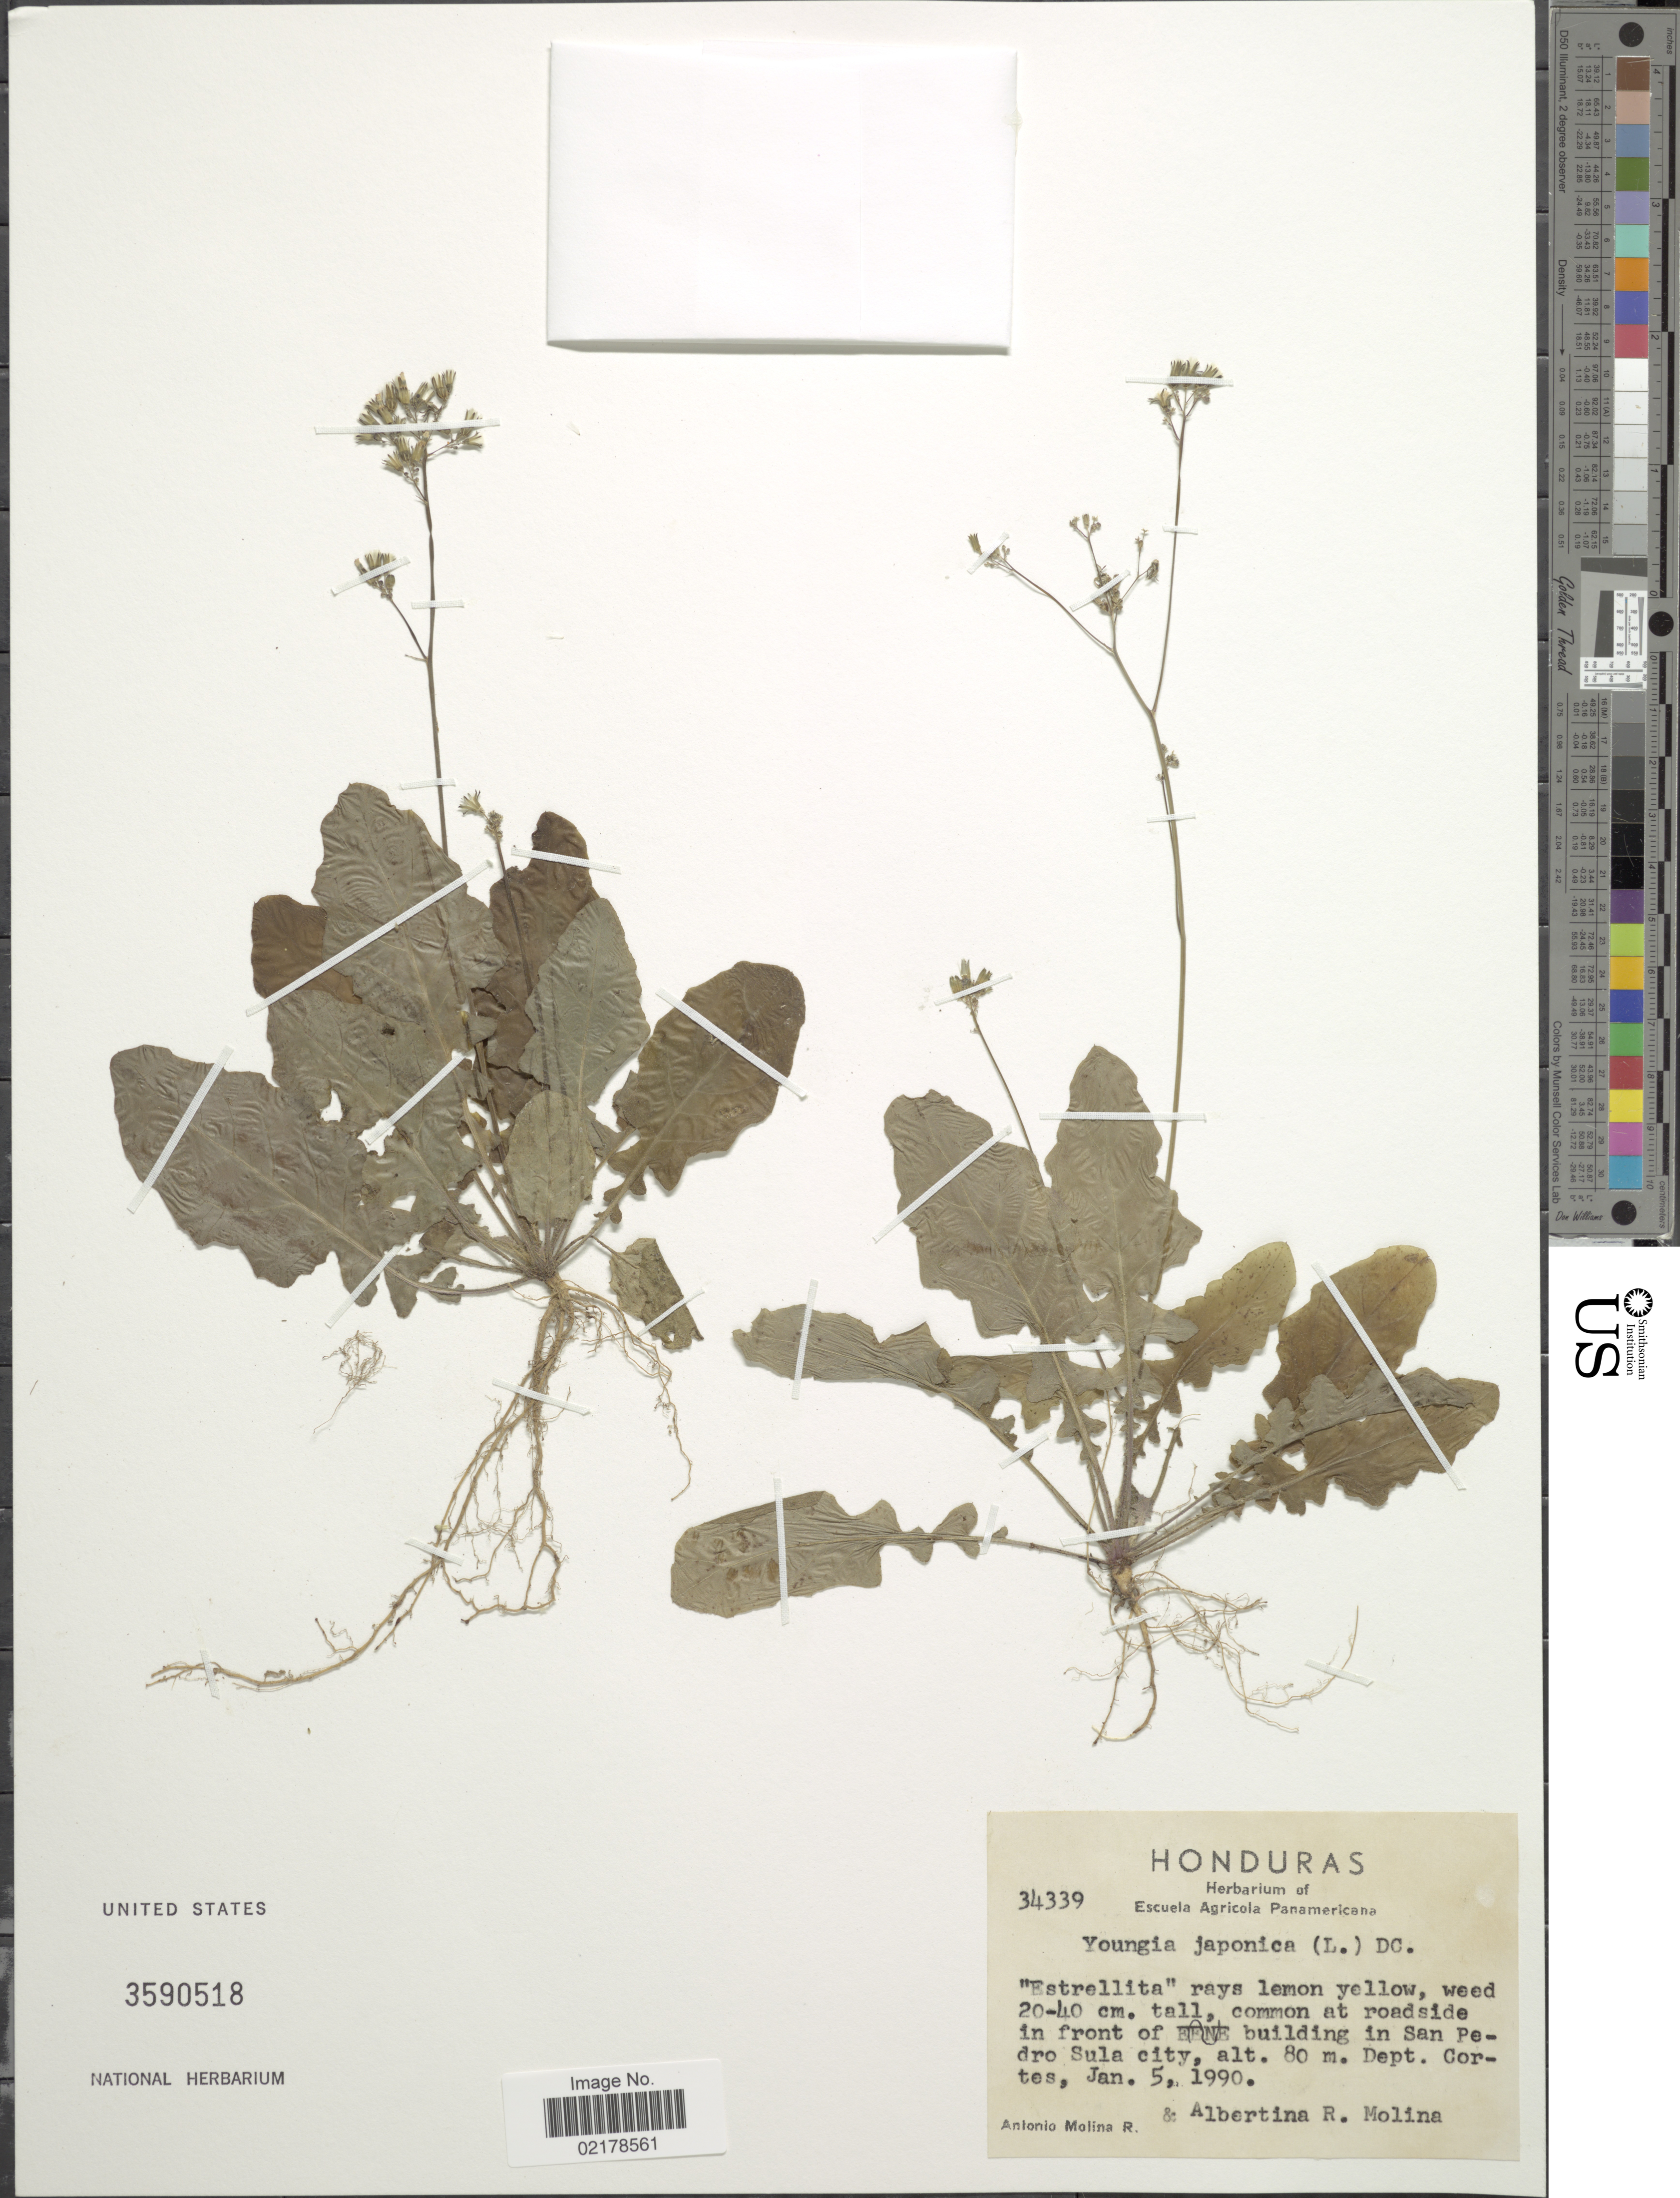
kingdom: Plantae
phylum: Tracheophyta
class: Magnoliopsida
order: Asterales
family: Asteraceae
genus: Youngia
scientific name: Youngia japonica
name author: (L.) DC.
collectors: A. Molina R. & A. R. Molina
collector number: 34339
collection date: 1990-01-05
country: Honduras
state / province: Cortés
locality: Common at roadside in front of building in San Pedro Sula city, Dept. Corted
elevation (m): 80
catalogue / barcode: US 3590518